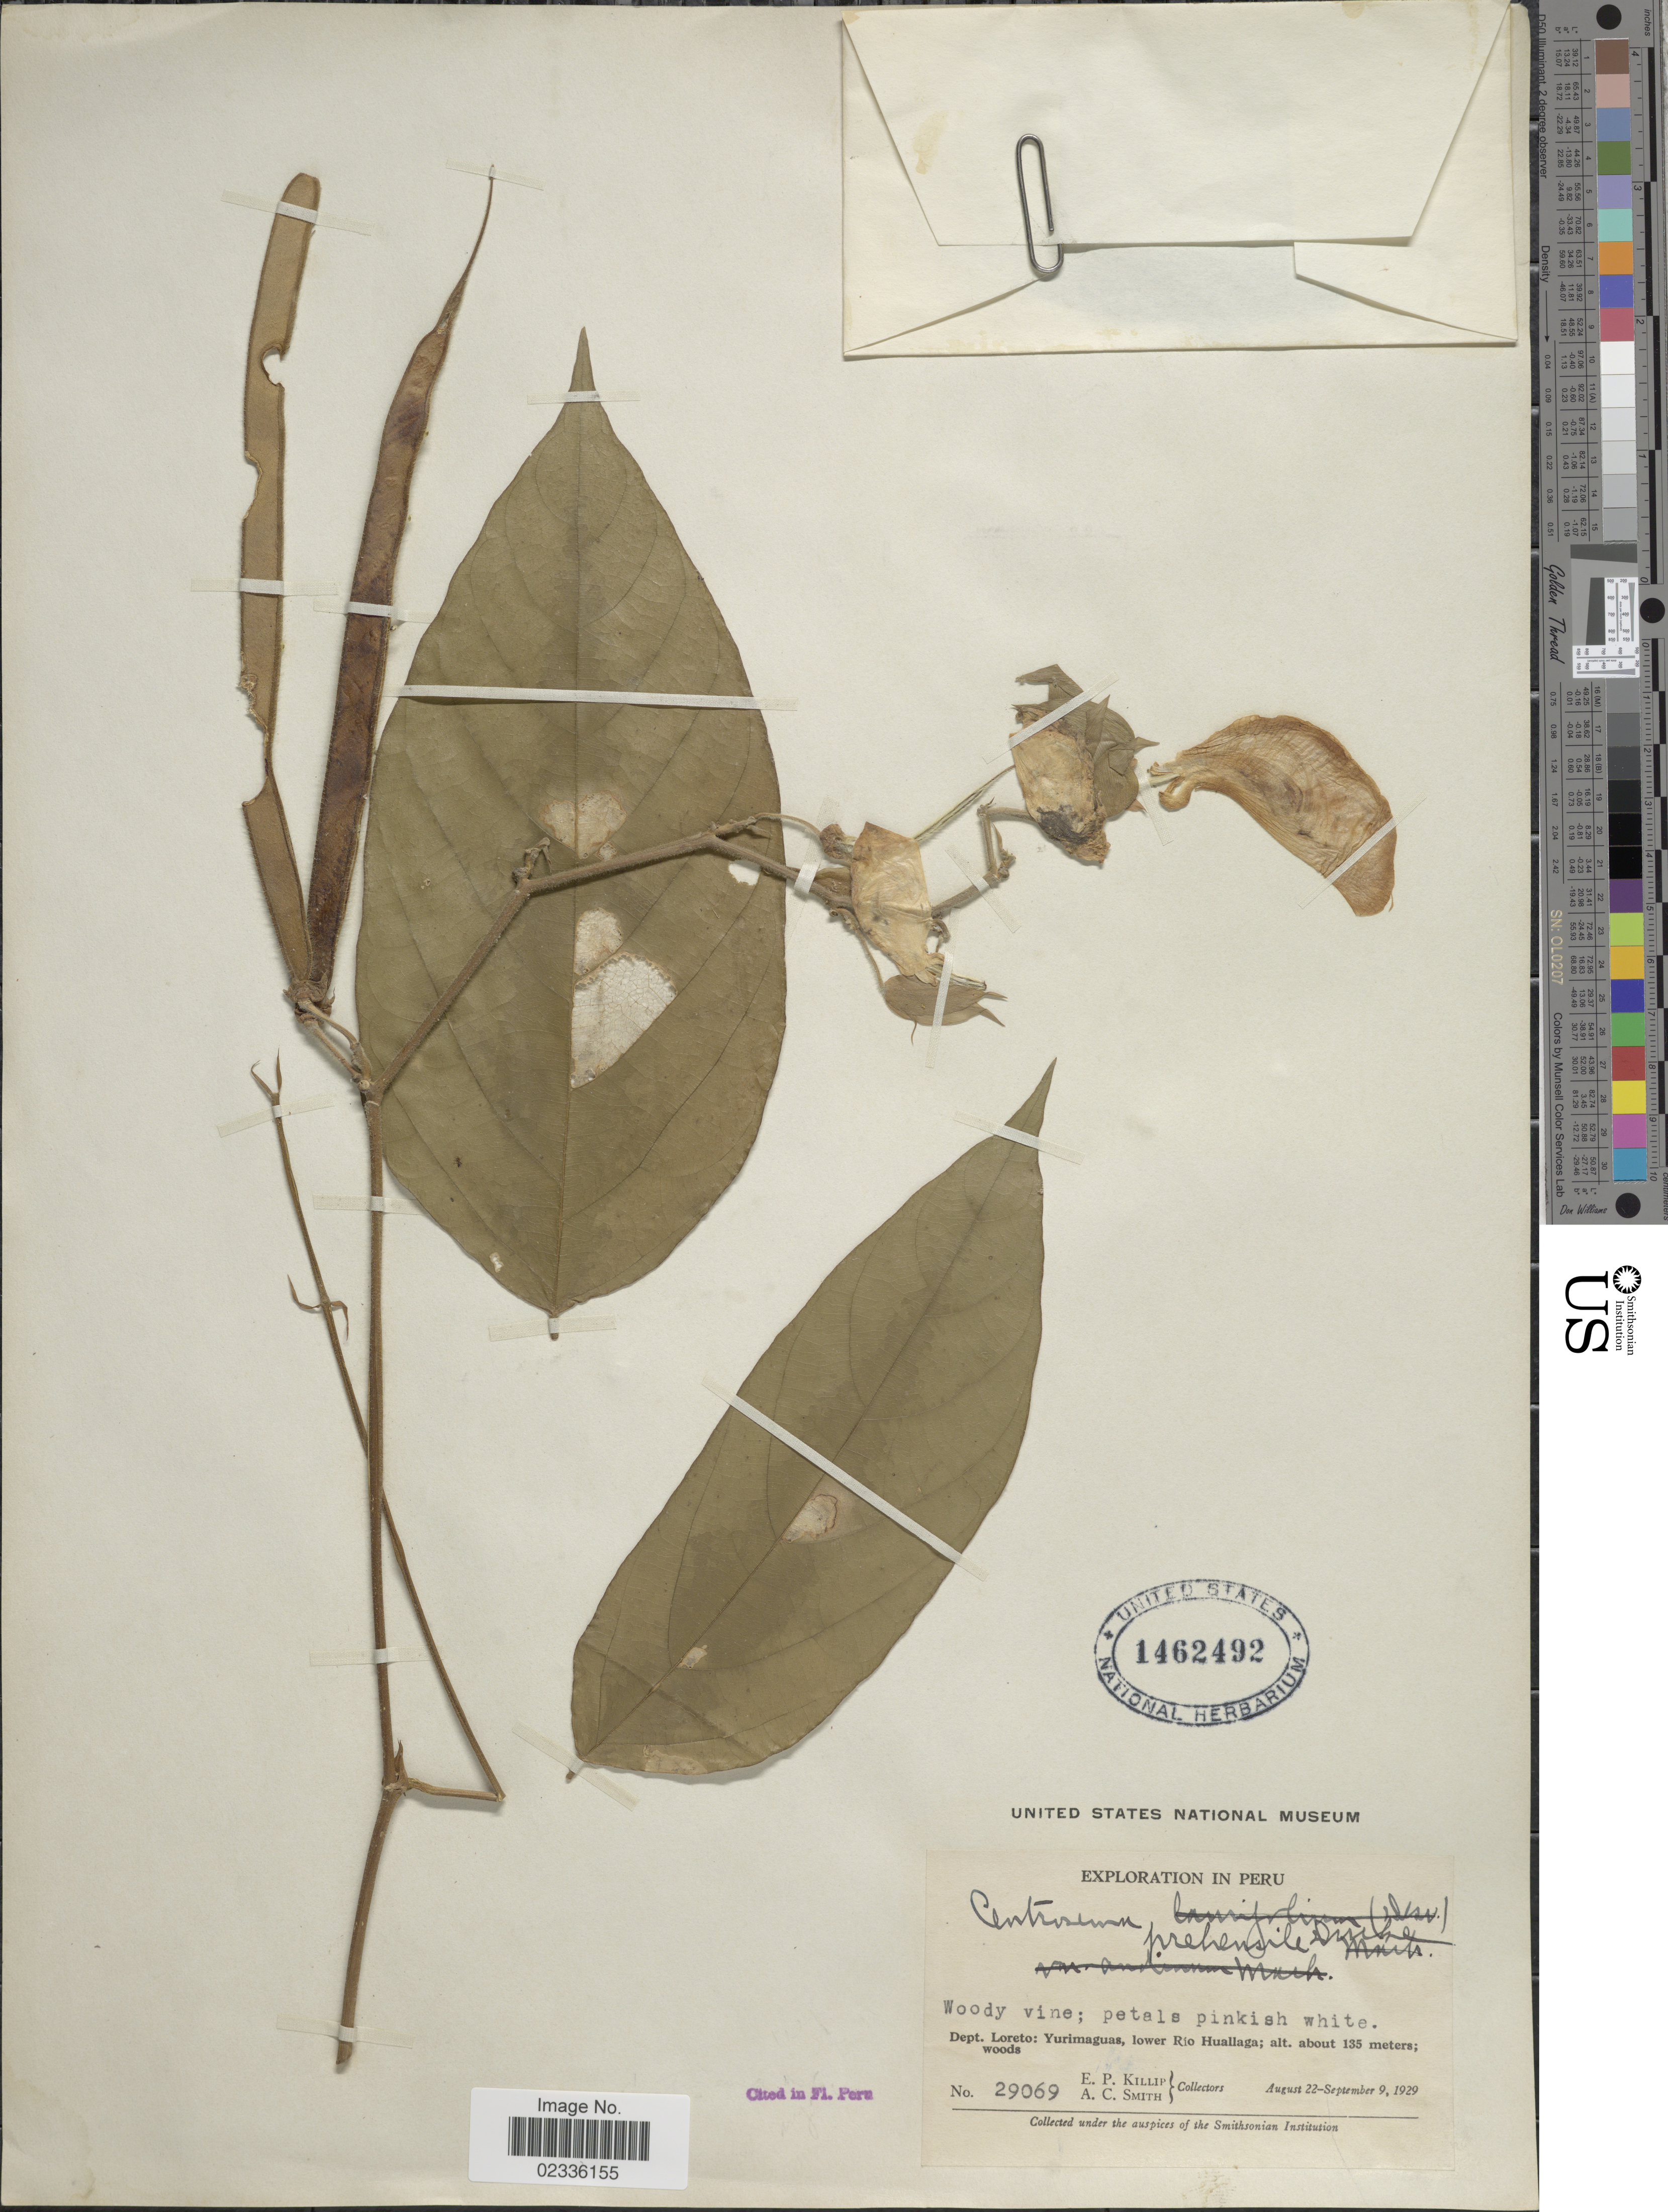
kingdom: Plantae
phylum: Tracheophyta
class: Magnoliopsida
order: Fabales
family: Fabaceae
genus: Centrosema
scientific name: Centrosema tapirapoanense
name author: Hoehne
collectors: E. P. Killip & A. C. Smith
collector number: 29069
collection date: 1929-08-22/1929-09-09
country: Peru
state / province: Loreto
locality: Dept. Loreto: Yurimaguas, lower Rio Huallaga.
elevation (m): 135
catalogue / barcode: US 1462492